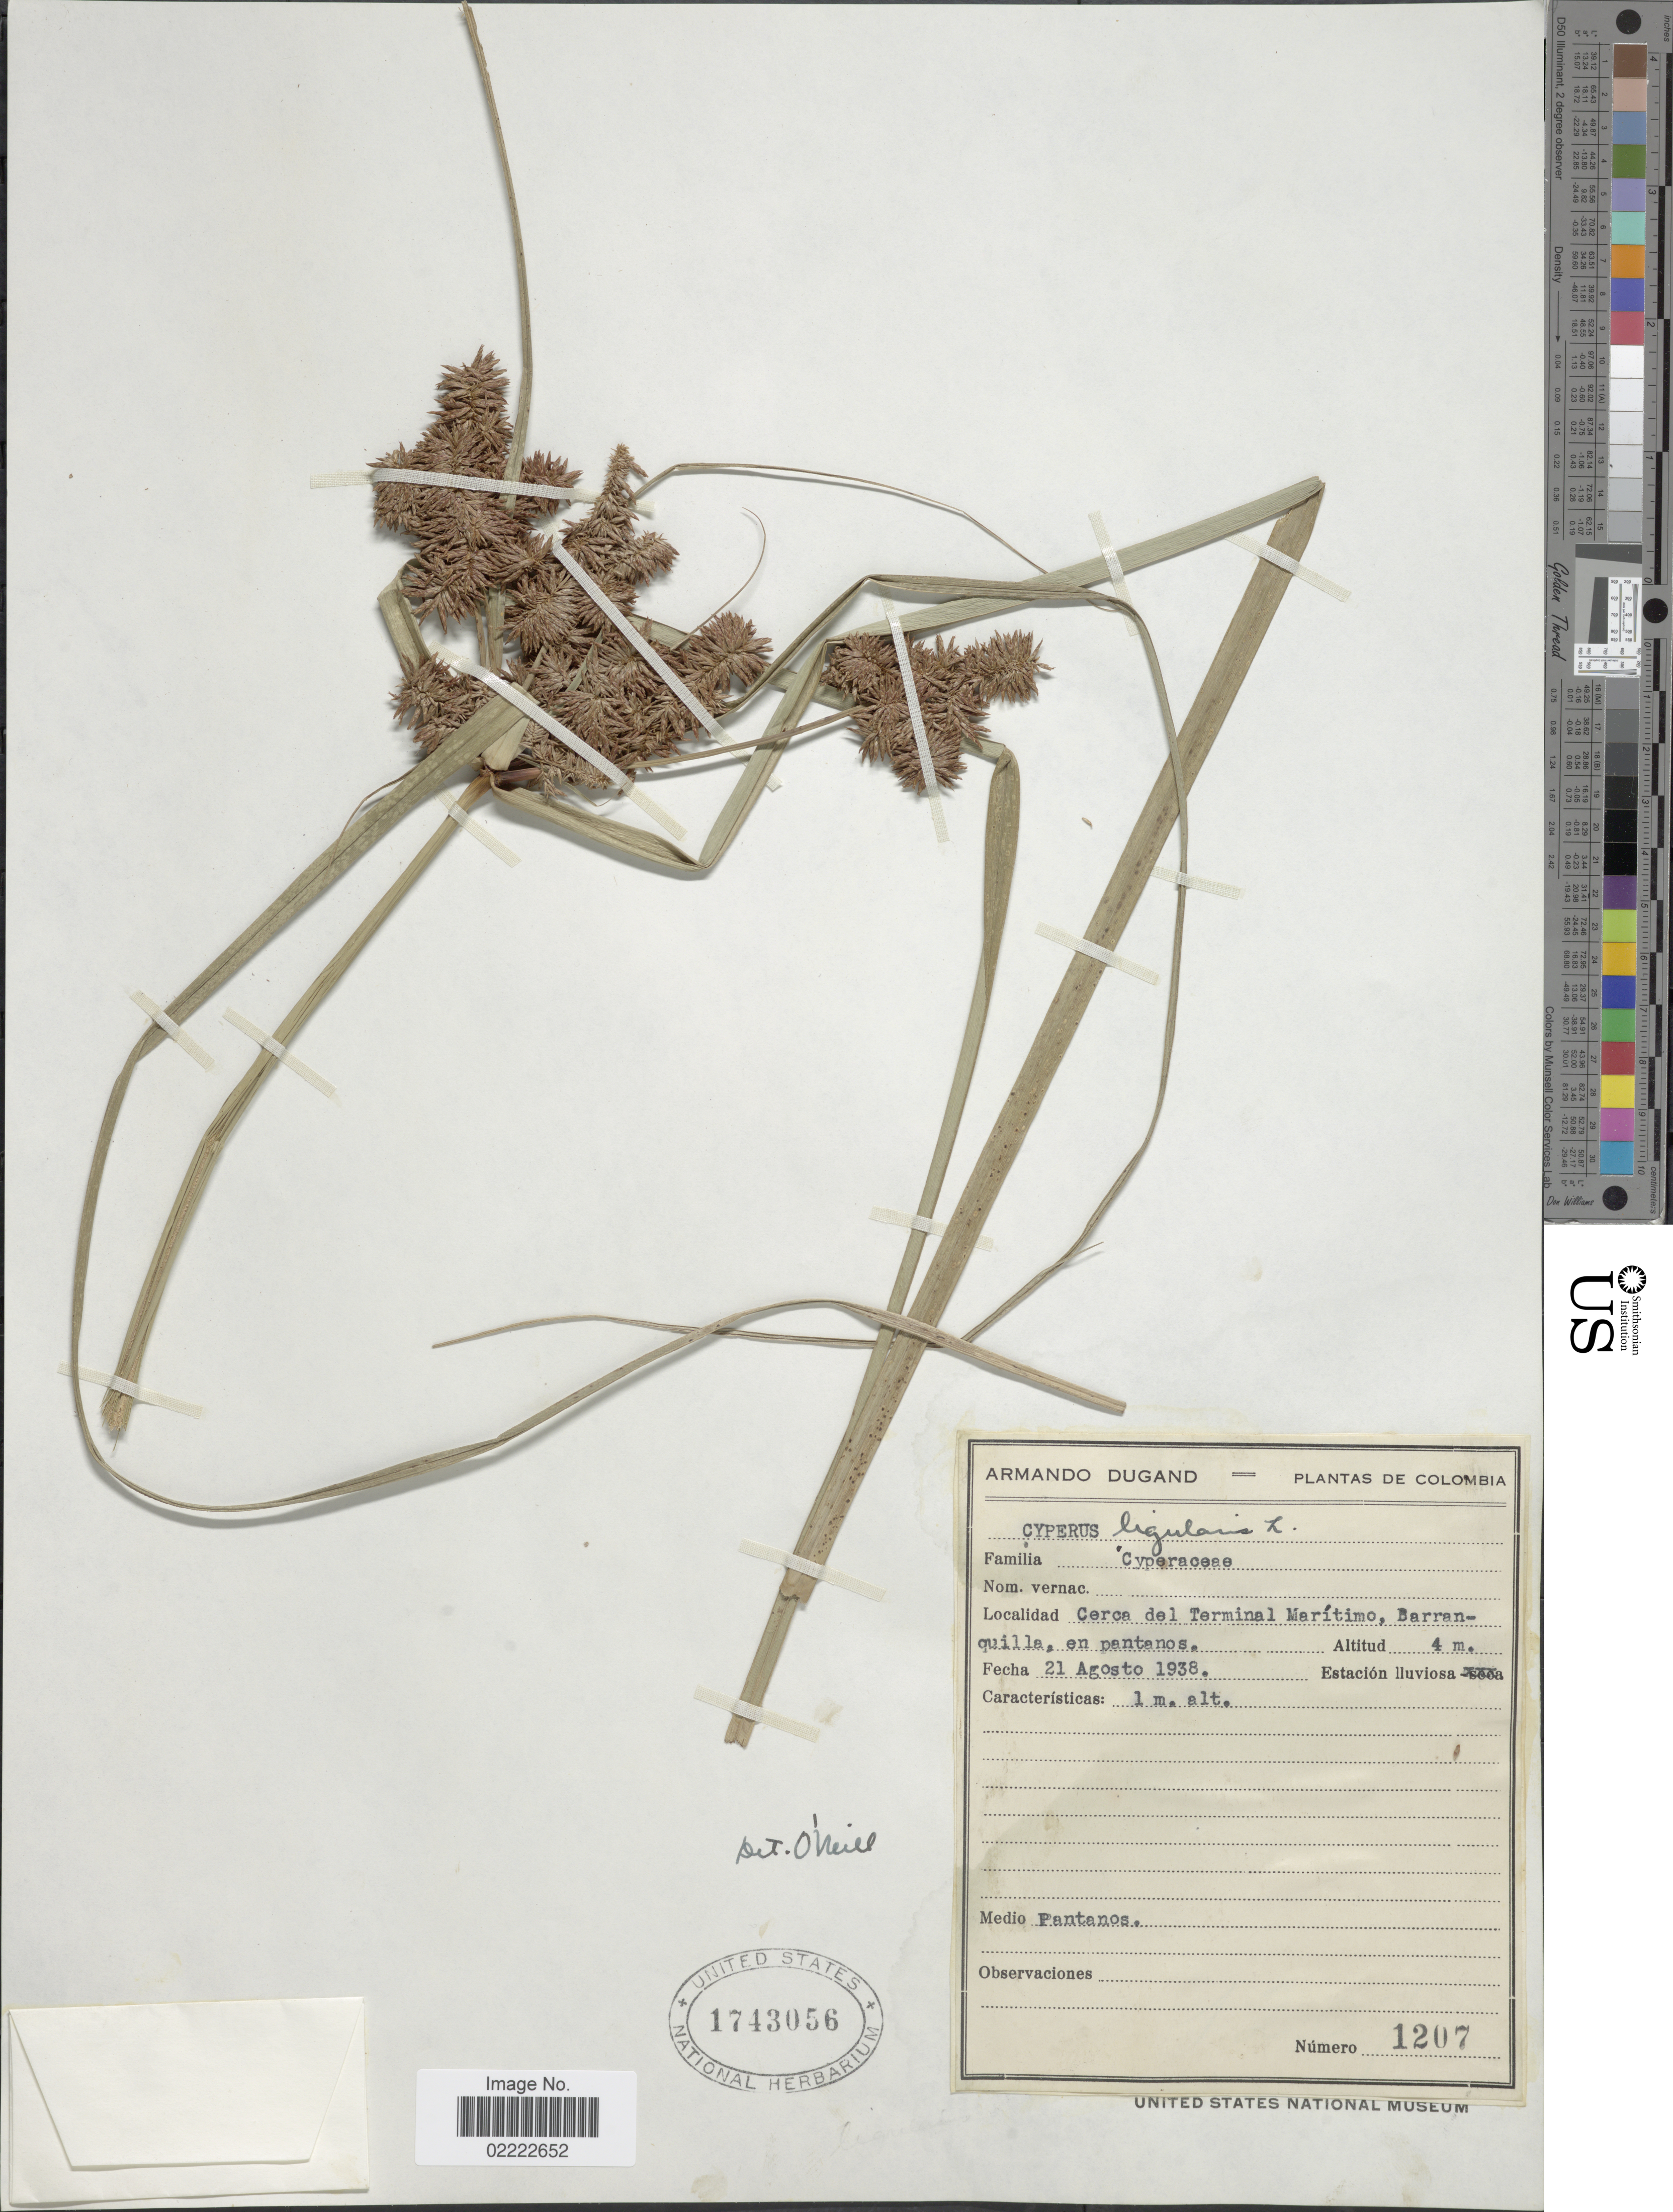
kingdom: Plantae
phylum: Tracheophyta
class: Liliopsida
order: Poales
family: Cyperaceae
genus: Cyperus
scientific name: Cyperus ligularis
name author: L.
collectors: A. Dugand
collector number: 1207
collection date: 1938-08-21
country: Colombia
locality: Cerca del Terminal Marítimo, Barranquilla, en pantanos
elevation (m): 4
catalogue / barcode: US 1743056